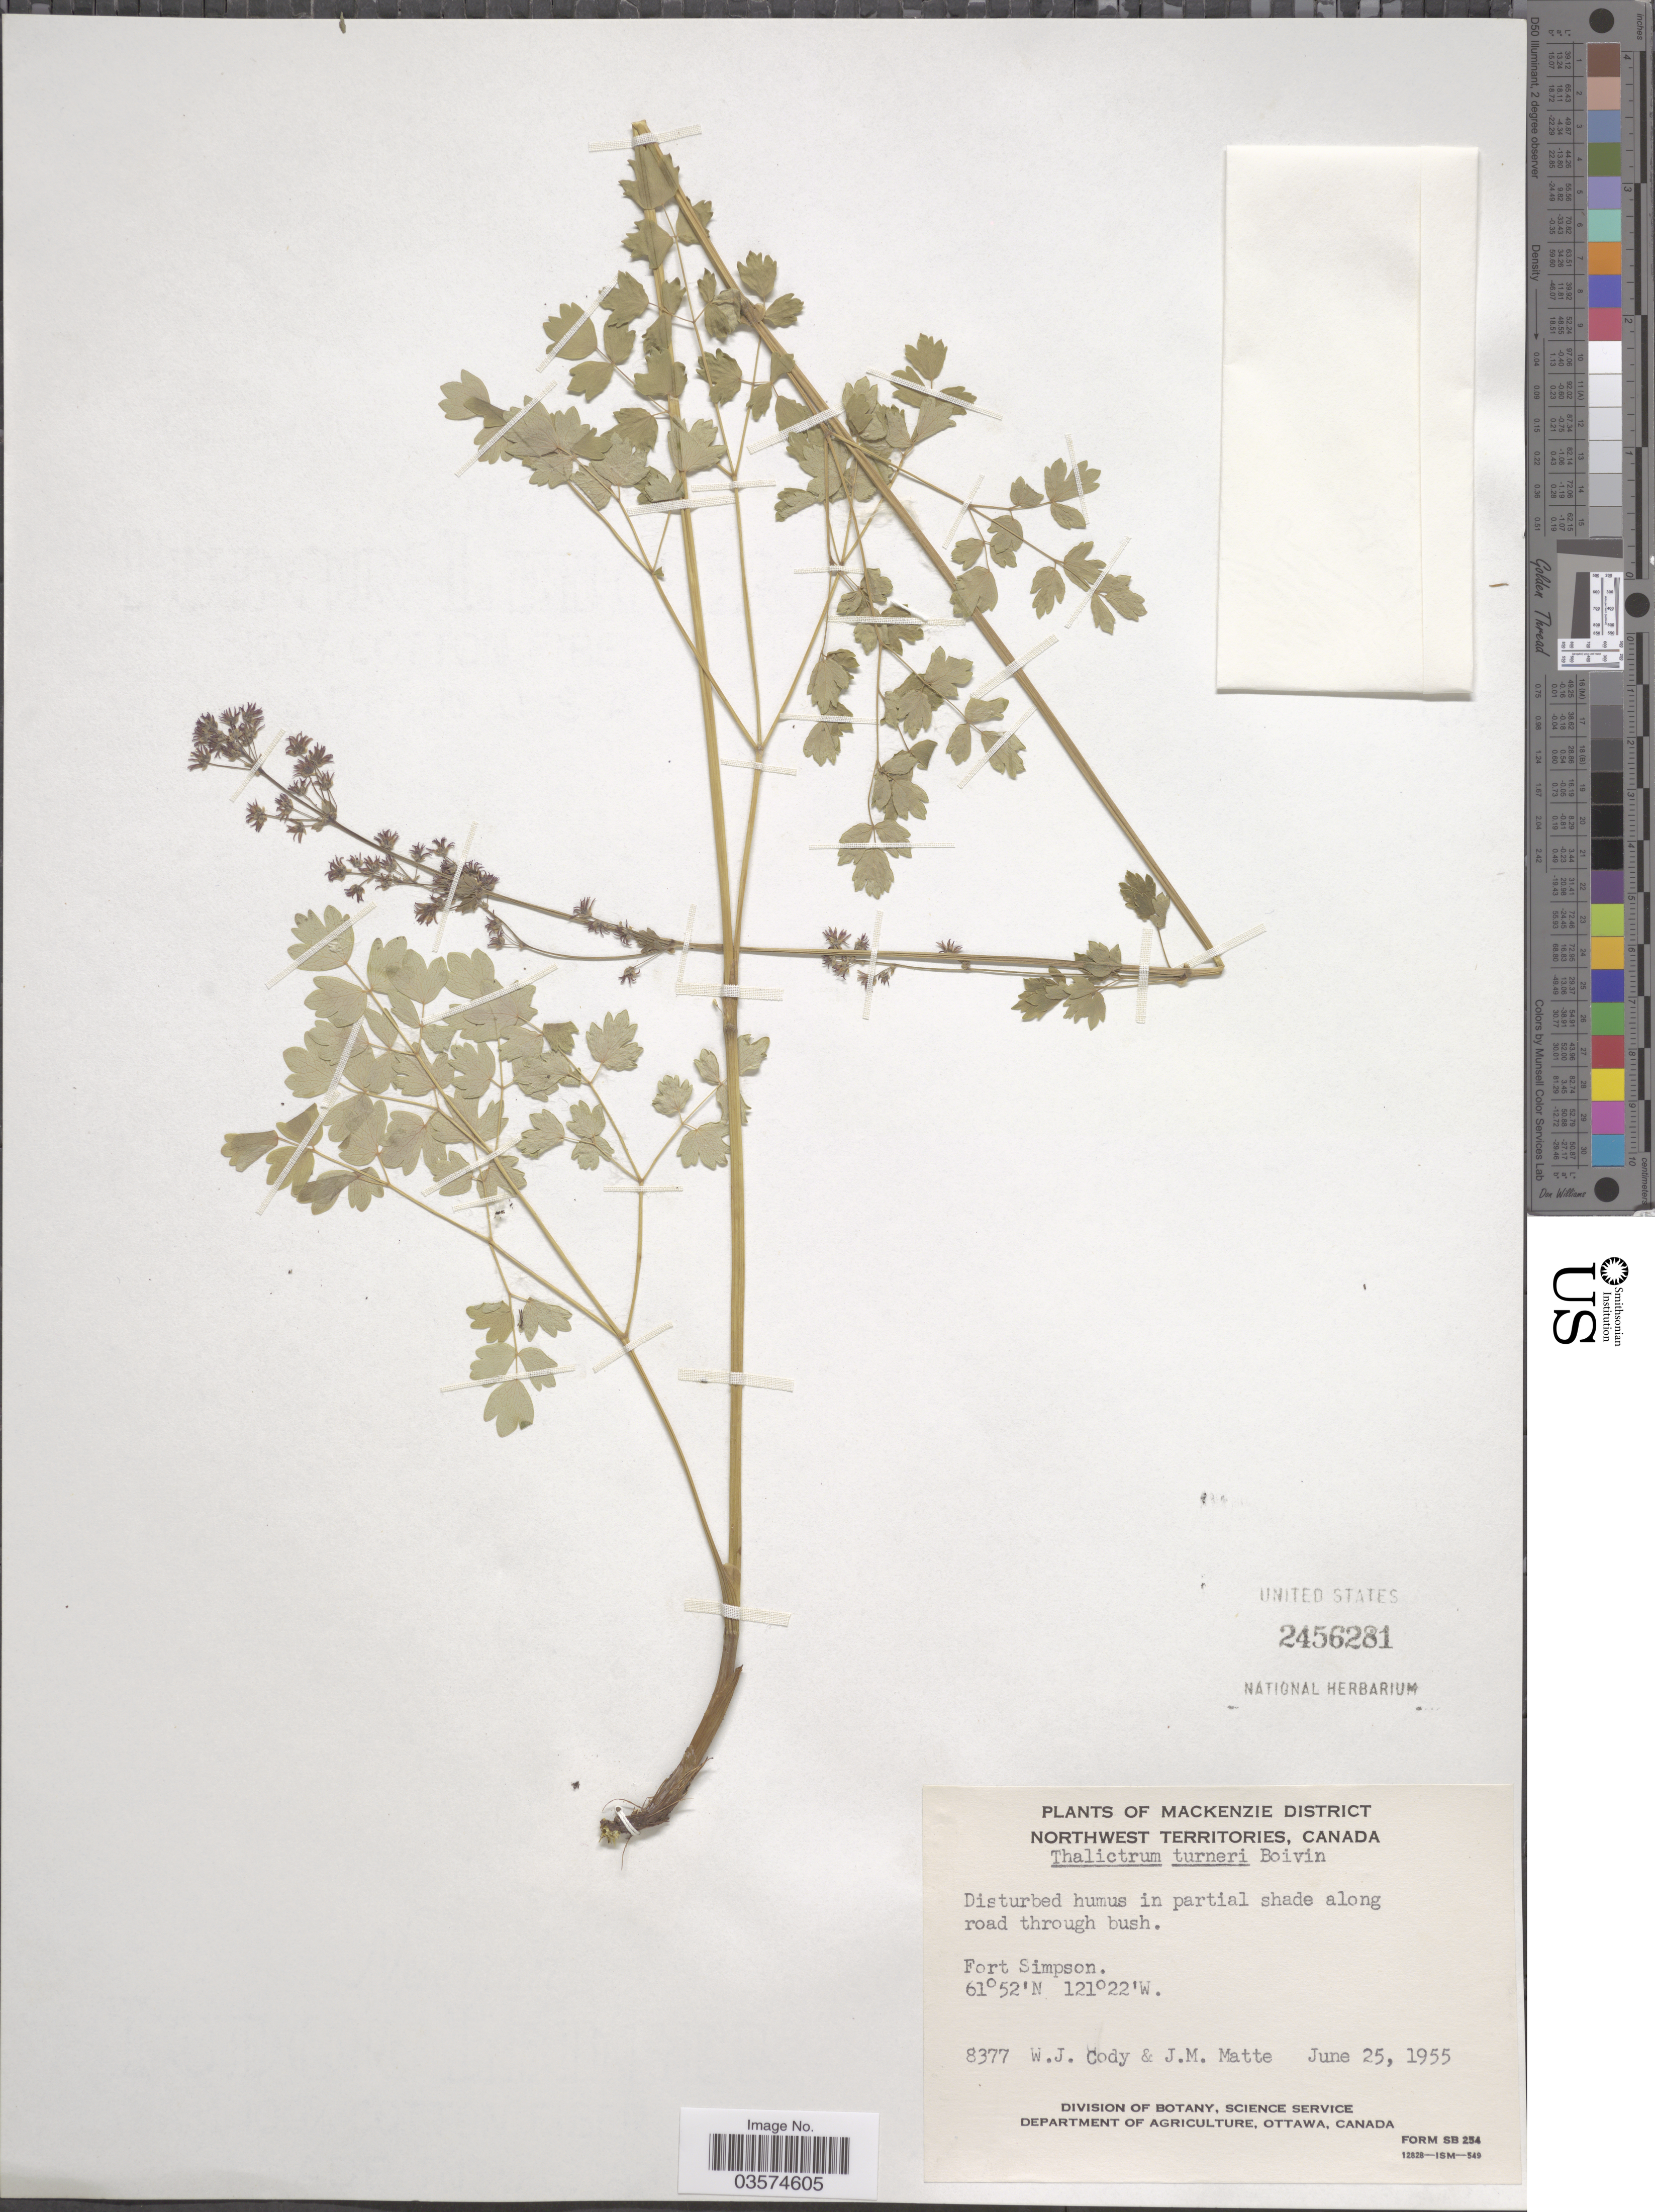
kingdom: Plantae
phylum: Tracheophyta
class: Magnoliopsida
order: Ranunculales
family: Ranunculaceae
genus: Thalictrum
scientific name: Thalictrum turneri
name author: B. Boivin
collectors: W. Cody & J. Matte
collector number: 8377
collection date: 1955-06-25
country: Canada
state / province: Northwest Territories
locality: Mackenzie District. Fort Simpson.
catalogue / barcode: US 2456281